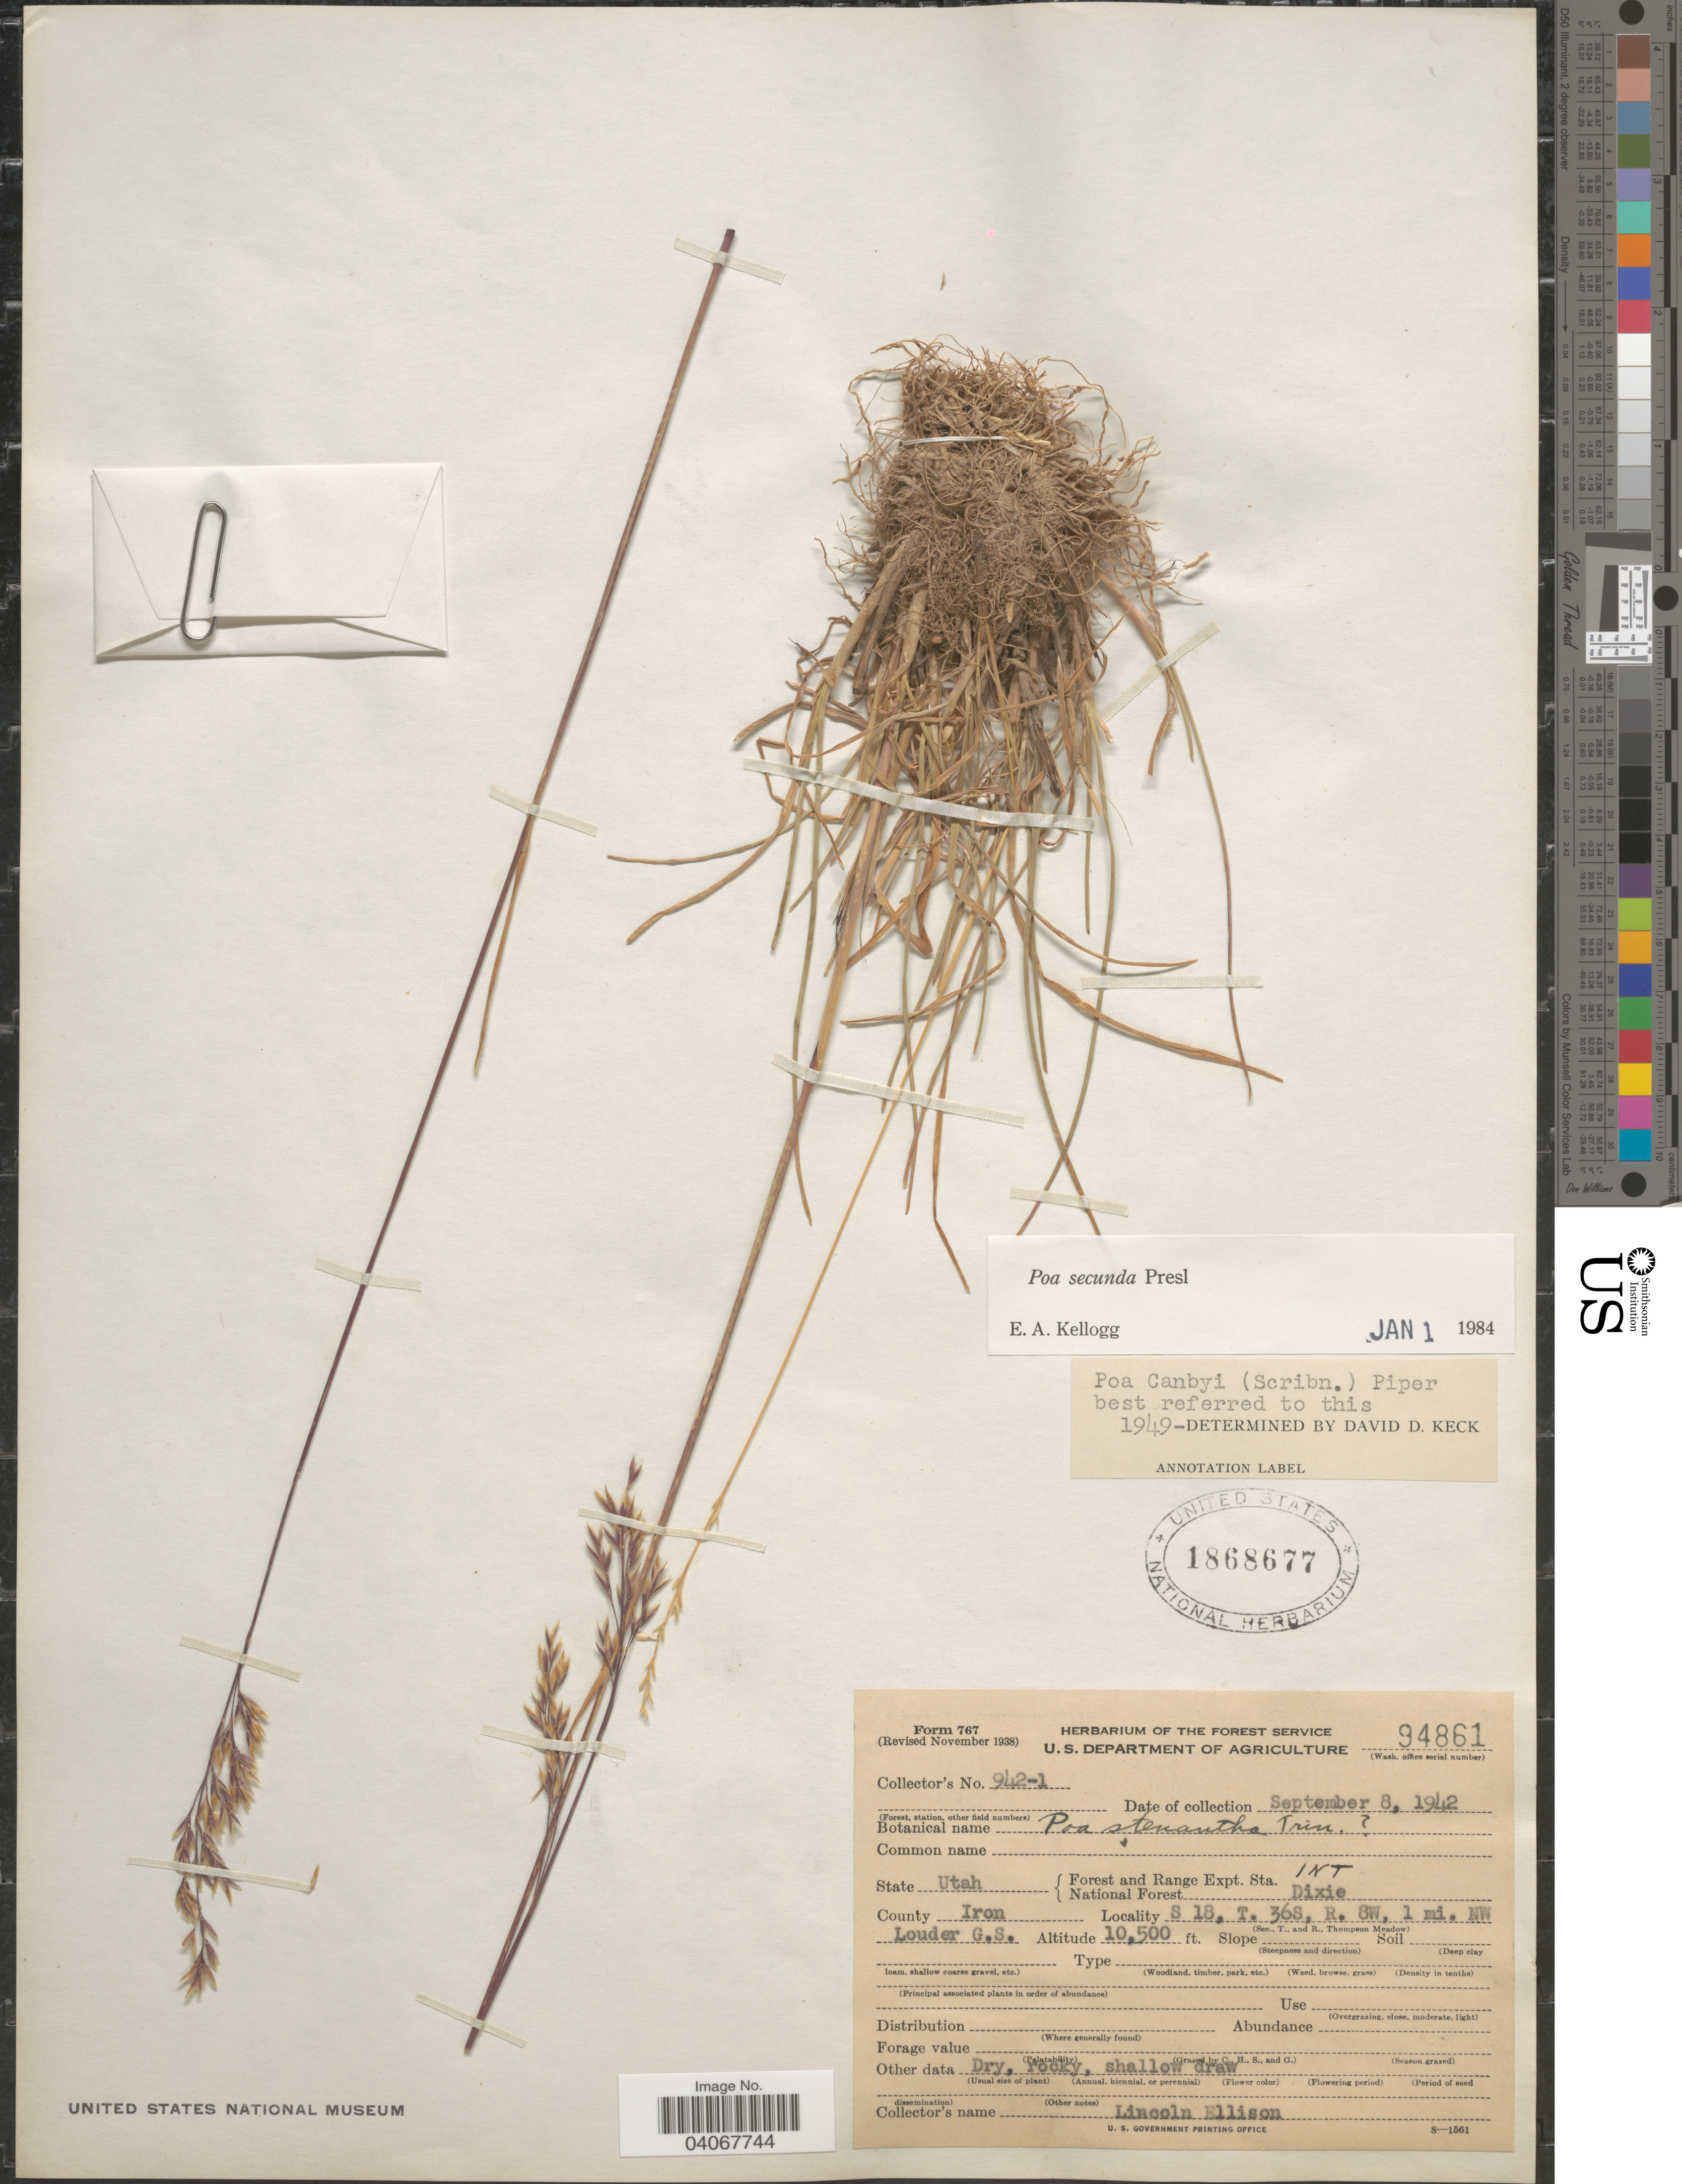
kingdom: Plantae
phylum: Tracheophyta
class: Liliopsida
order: Poales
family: Poaceae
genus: Poa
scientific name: Poa secunda subsp. secunda var. secunda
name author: J. Presl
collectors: L. Ellison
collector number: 942-1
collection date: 1942-09-08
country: United States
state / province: Utah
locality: Forest and Range Expt. Sta. INT. National Forest Dixie. County Iron. S 18, T. 36S, R. 8W, 1 mi. NW Louder G.S.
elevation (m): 3200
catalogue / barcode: US 1868677